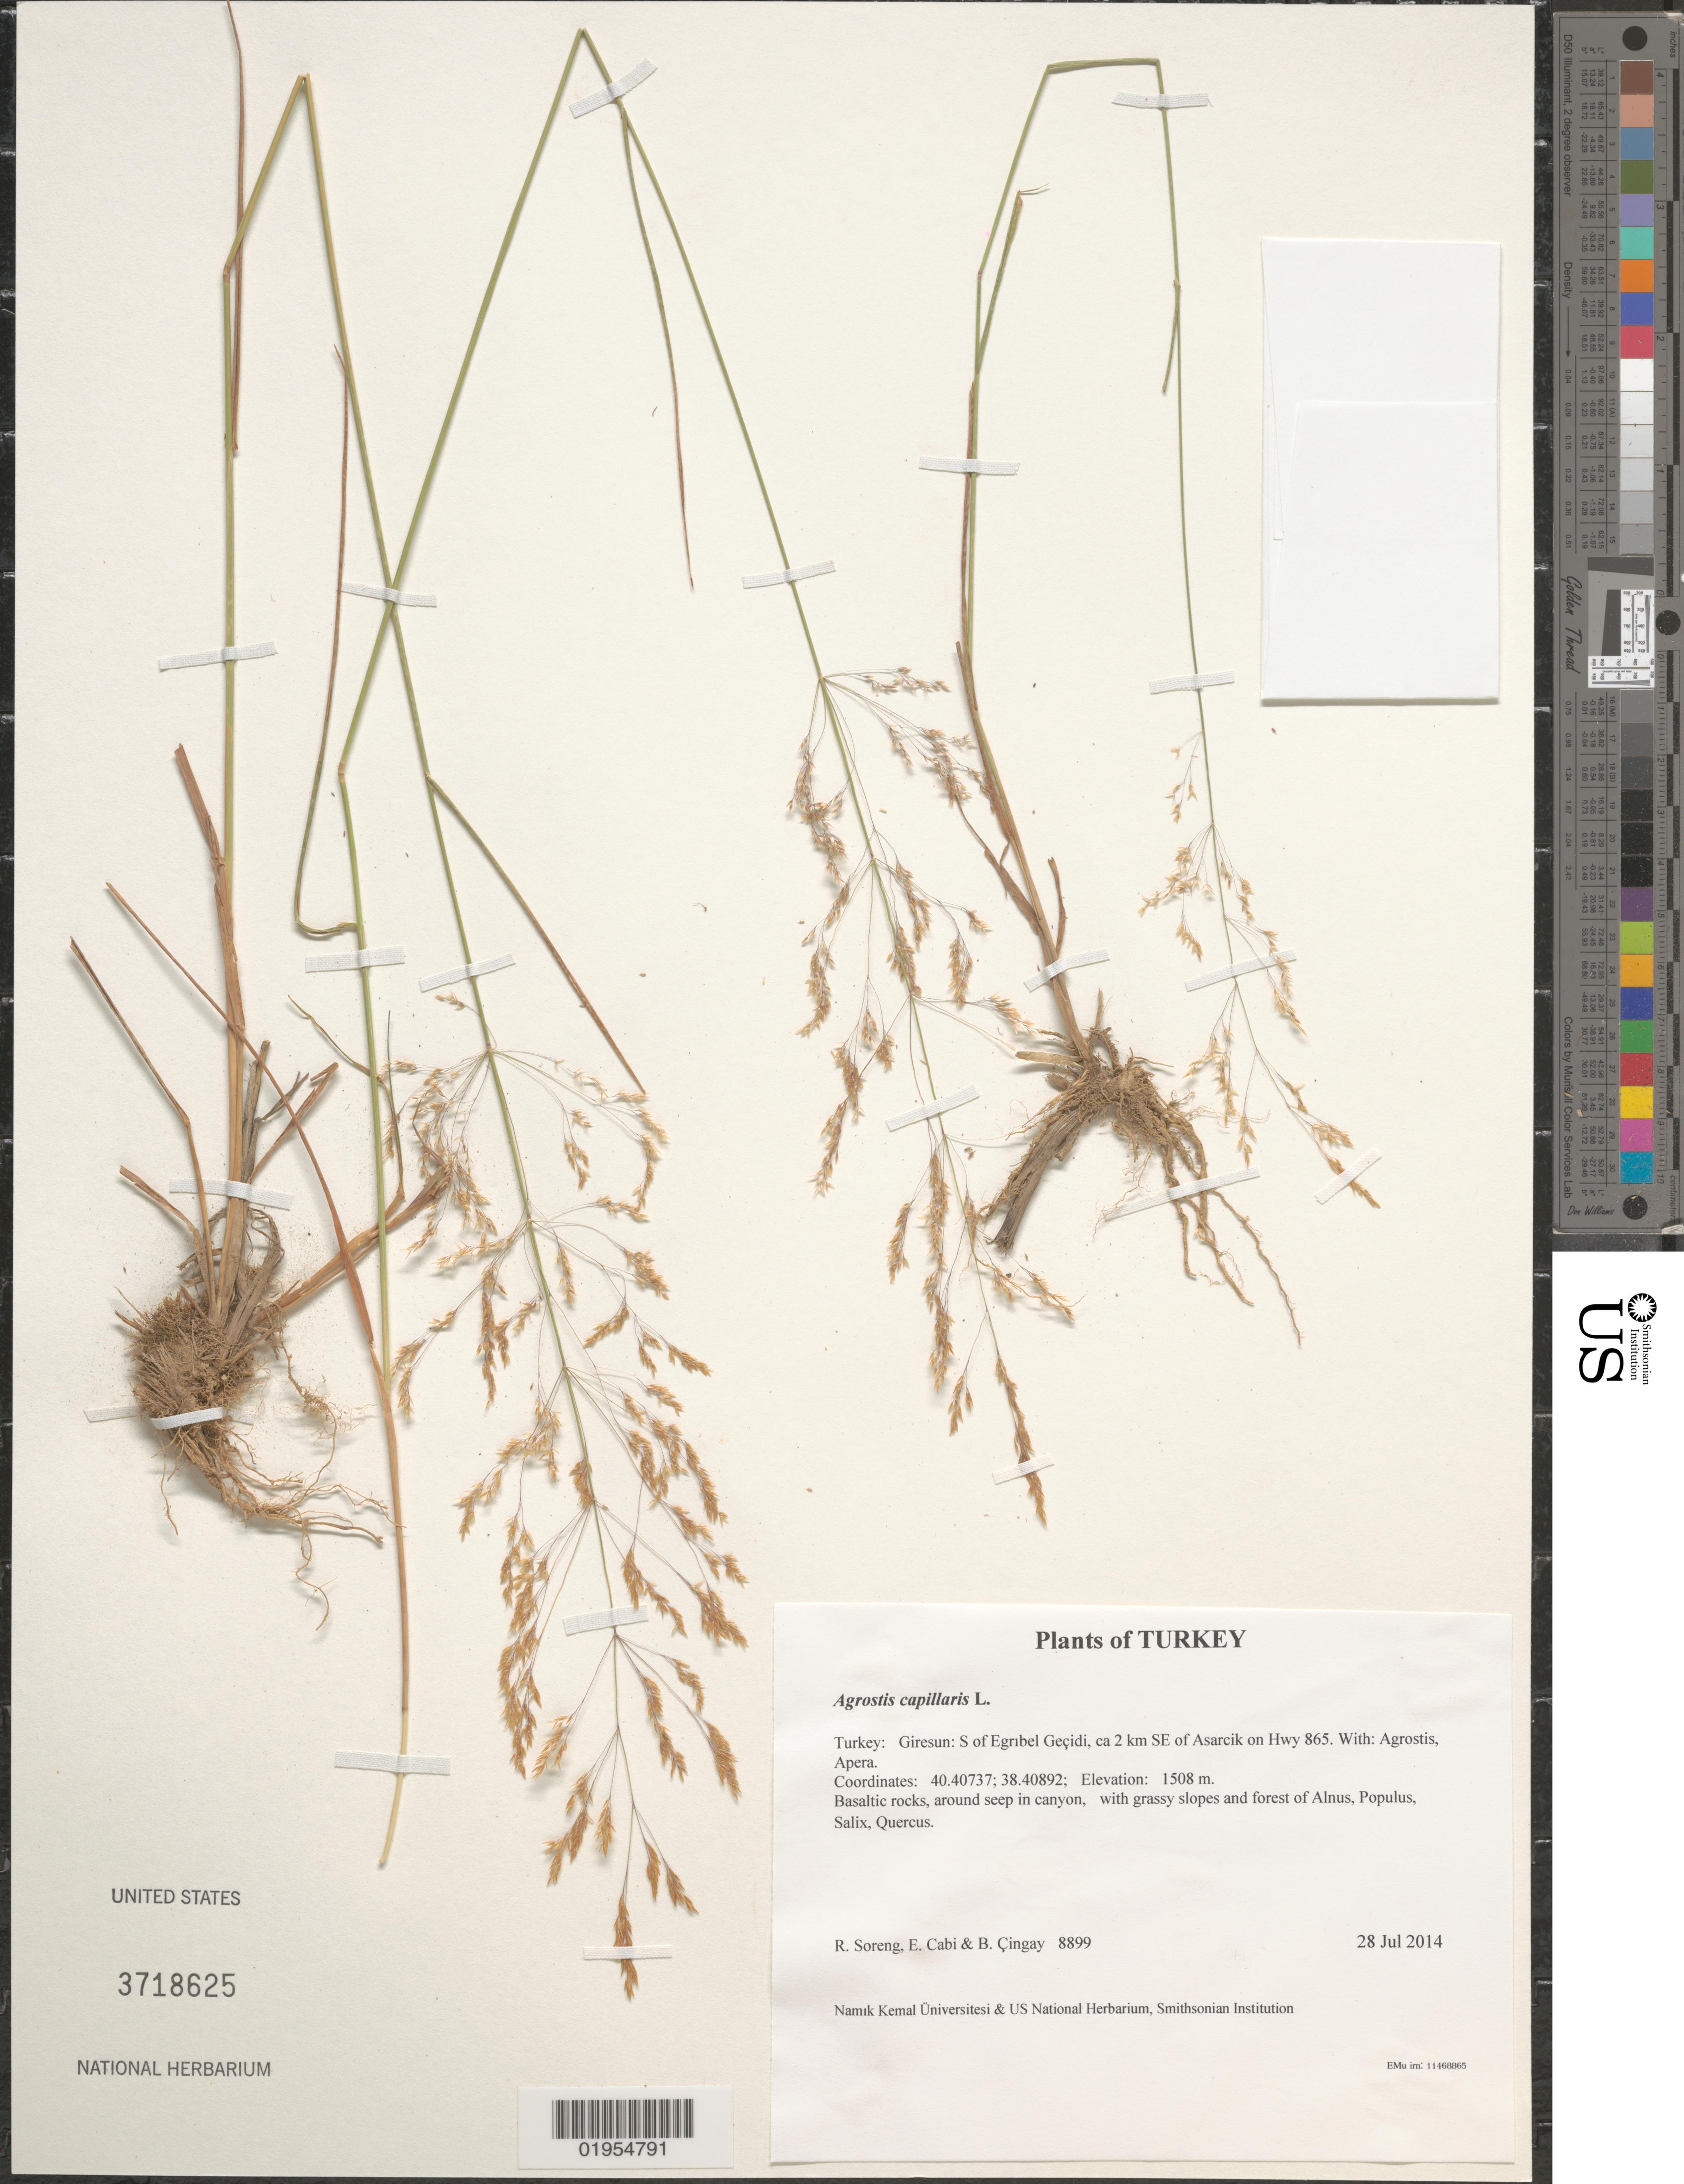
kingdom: Plantae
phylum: Tracheophyta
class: Liliopsida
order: Poales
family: Poaceae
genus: Agrostis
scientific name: Agrostis capillaris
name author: L.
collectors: R. J. Soreng, E. Cabi & B. Çıngay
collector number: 8899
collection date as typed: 28 Jul 2014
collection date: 2014-07-28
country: Turkey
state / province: Giresun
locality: S of Egribel Pass, ca 2 km SE of Asarcik on Hwy 865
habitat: Basaltic rocks, around seep in canyon, with grassy slopes and forest of Alnus, Populus, Salix, Quercus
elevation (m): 1508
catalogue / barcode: US 3718625